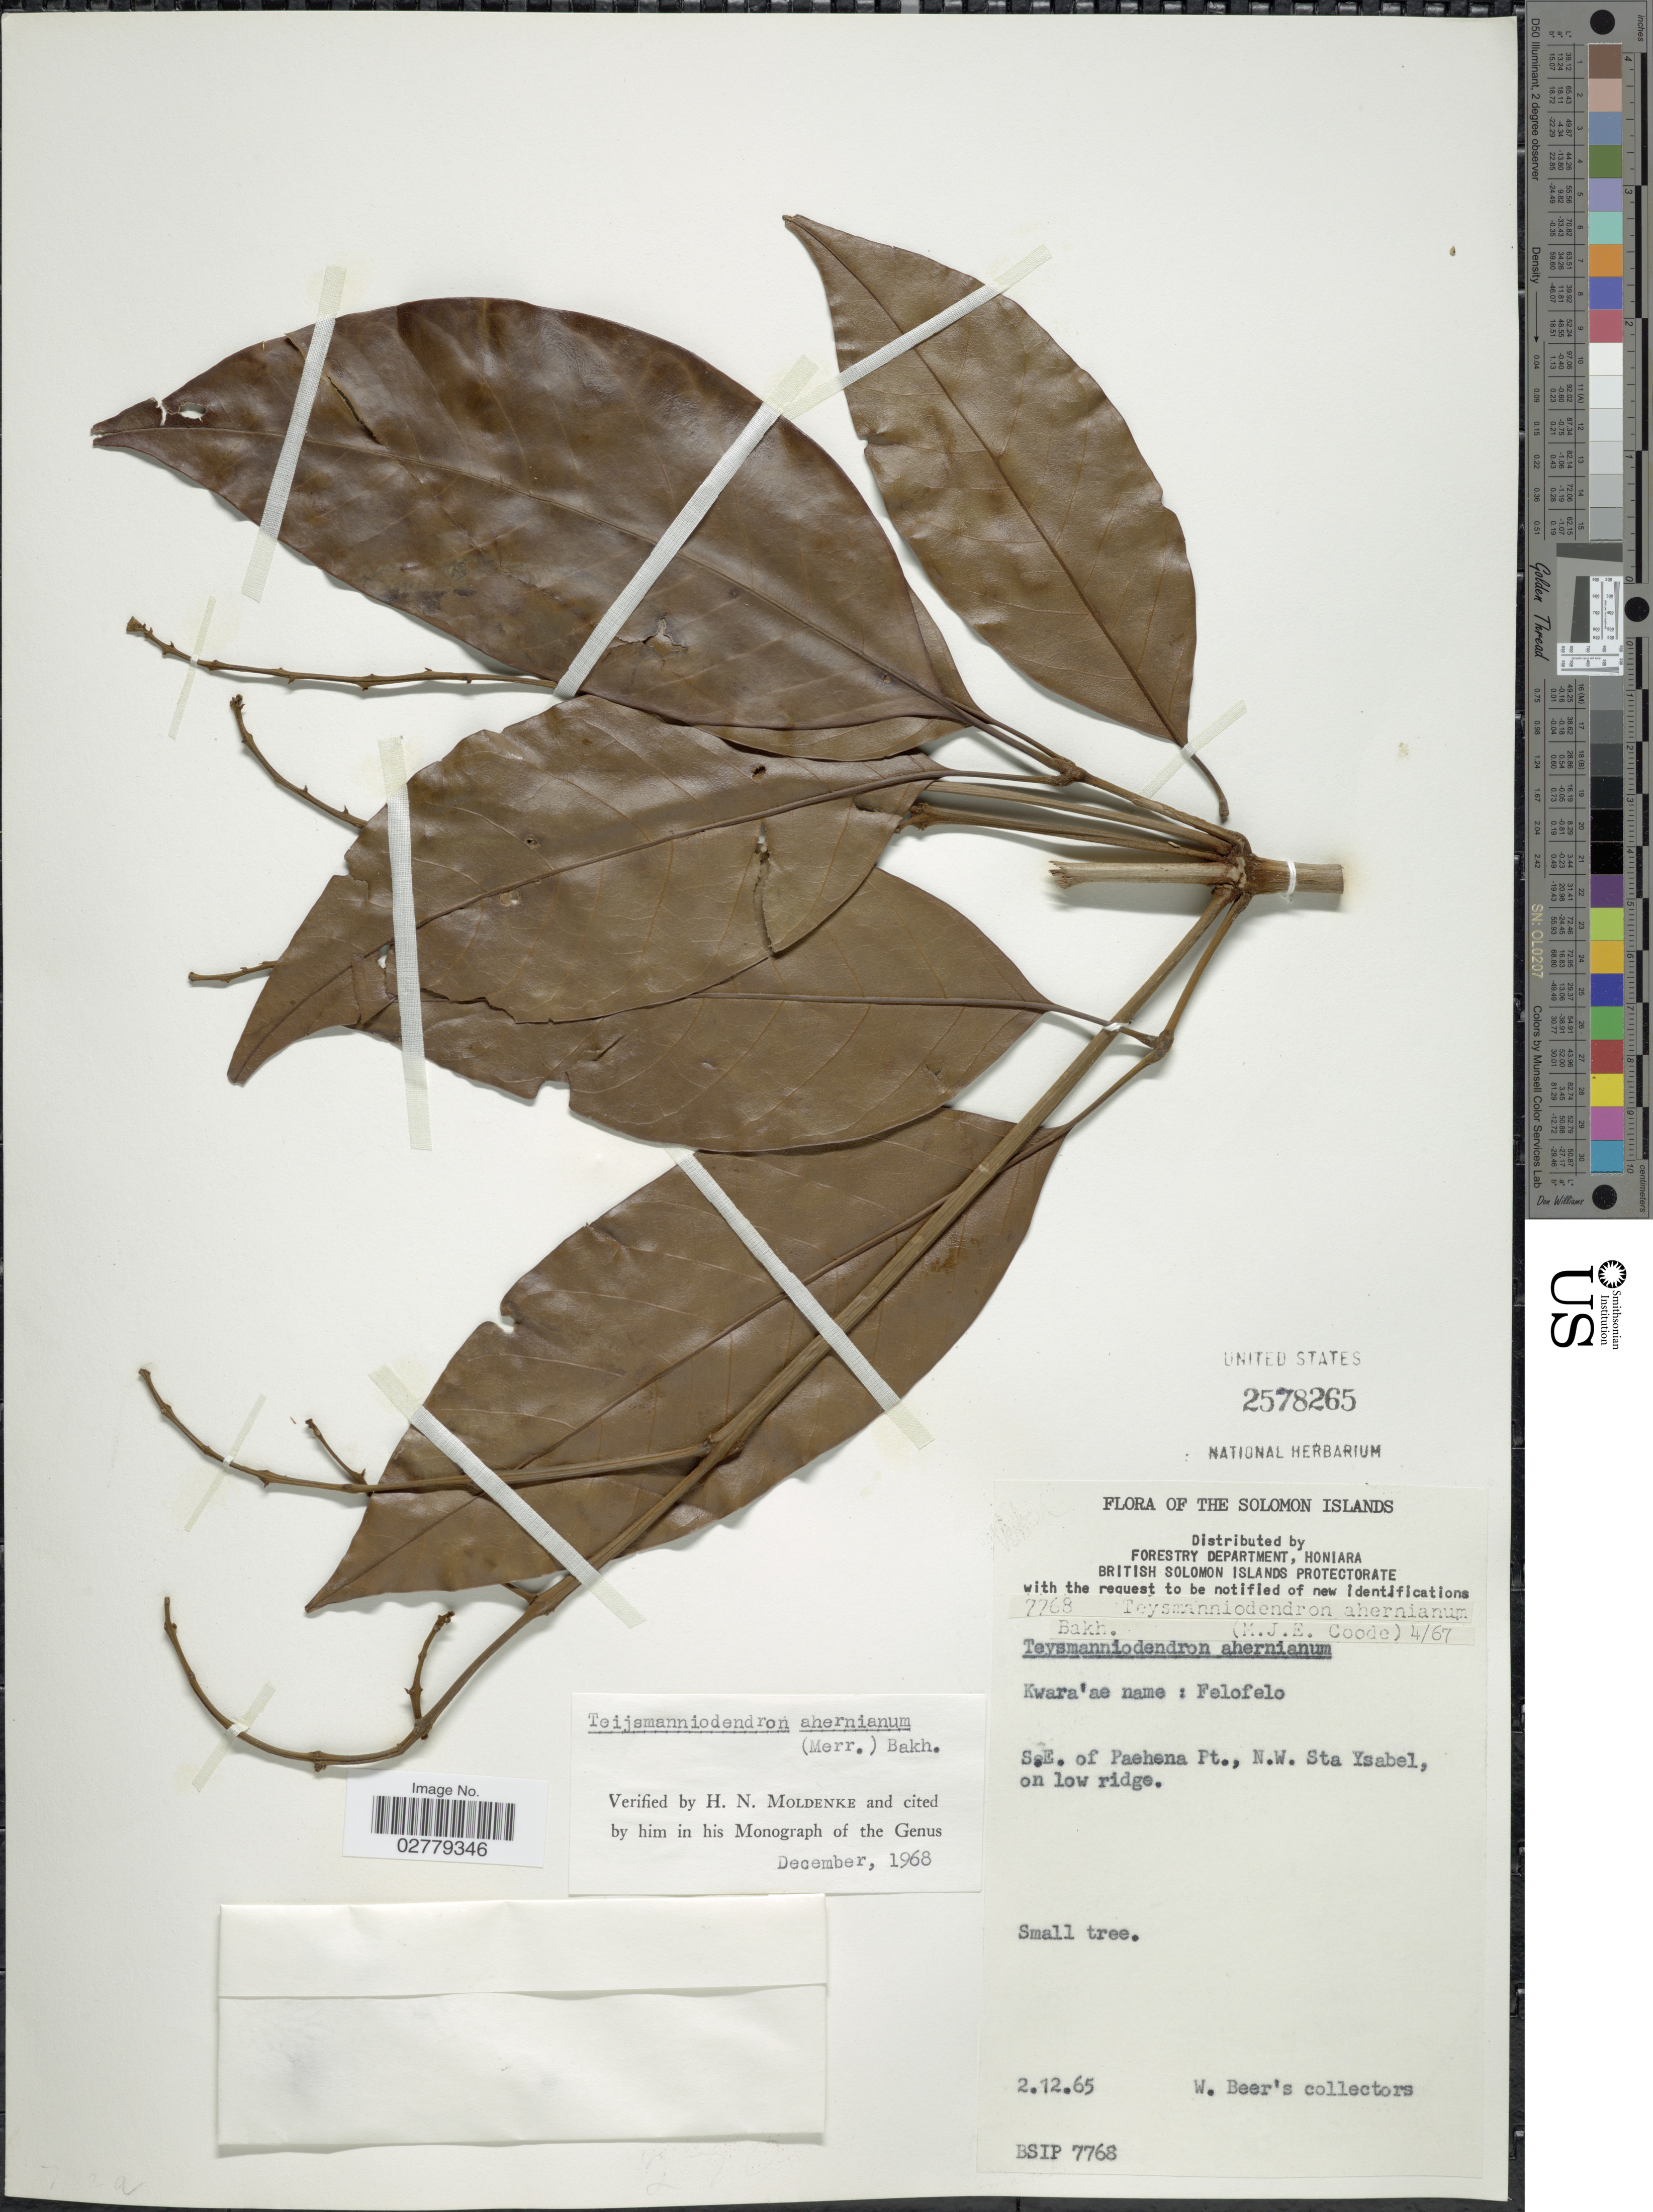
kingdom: Plantae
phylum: Tracheophyta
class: Magnoliopsida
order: Lamiales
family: Lamiaceae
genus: Teijsmanniodendron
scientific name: Teijsmanniodendron ahernianum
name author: (Merr.) Bakh.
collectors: W. Beer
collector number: BSIP7768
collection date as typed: Transcribed d/m/y: 2/12/65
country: Solomon Islands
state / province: Solomon Islands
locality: S.E. of Paehena Pt., N.W. Sta Ysabel, on low ridge.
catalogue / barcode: US 2578265